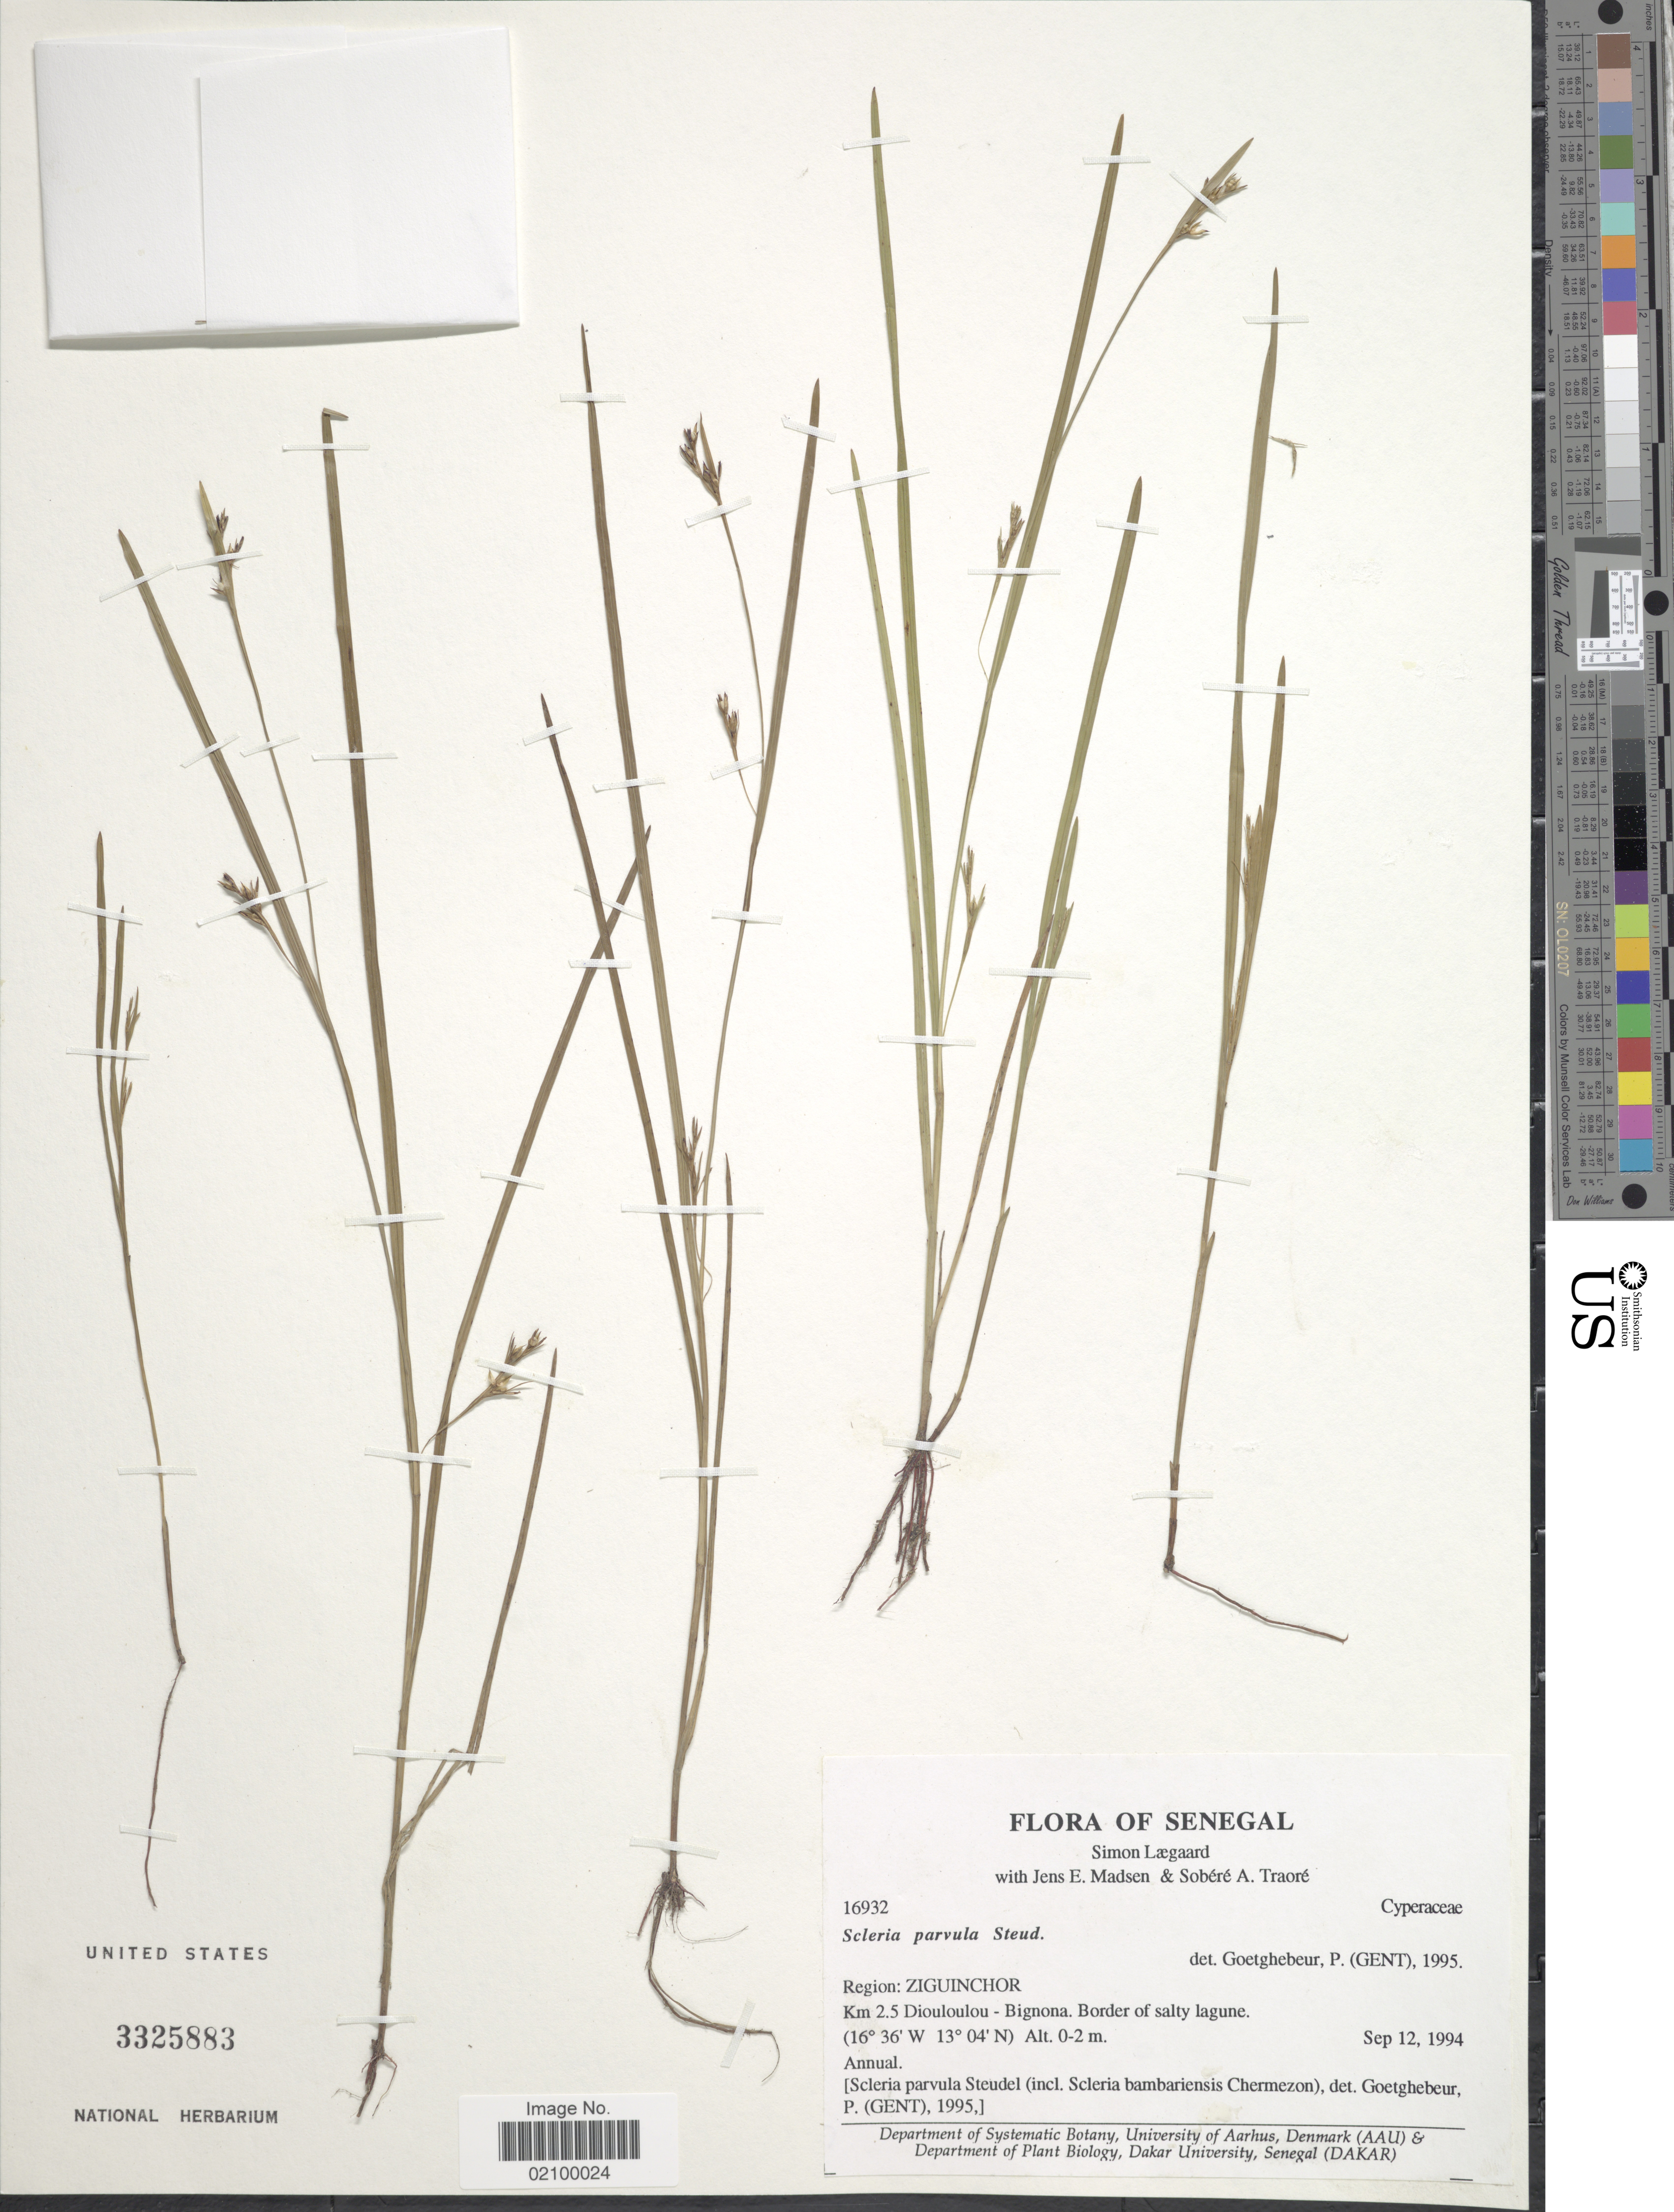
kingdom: Plantae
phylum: Tracheophyta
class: Liliopsida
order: Poales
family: Cyperaceae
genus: Scleria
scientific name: Scleria parvula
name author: Steud.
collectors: S. Lægaard, J. E. Madsen & S. Traore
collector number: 16932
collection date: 1994-09-12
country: Senegal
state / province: Ziguinchor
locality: Region: Ziguinchore, Km 2.5 Diouloulou - Bignona. Border of salty lagune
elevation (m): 0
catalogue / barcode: US 3325883